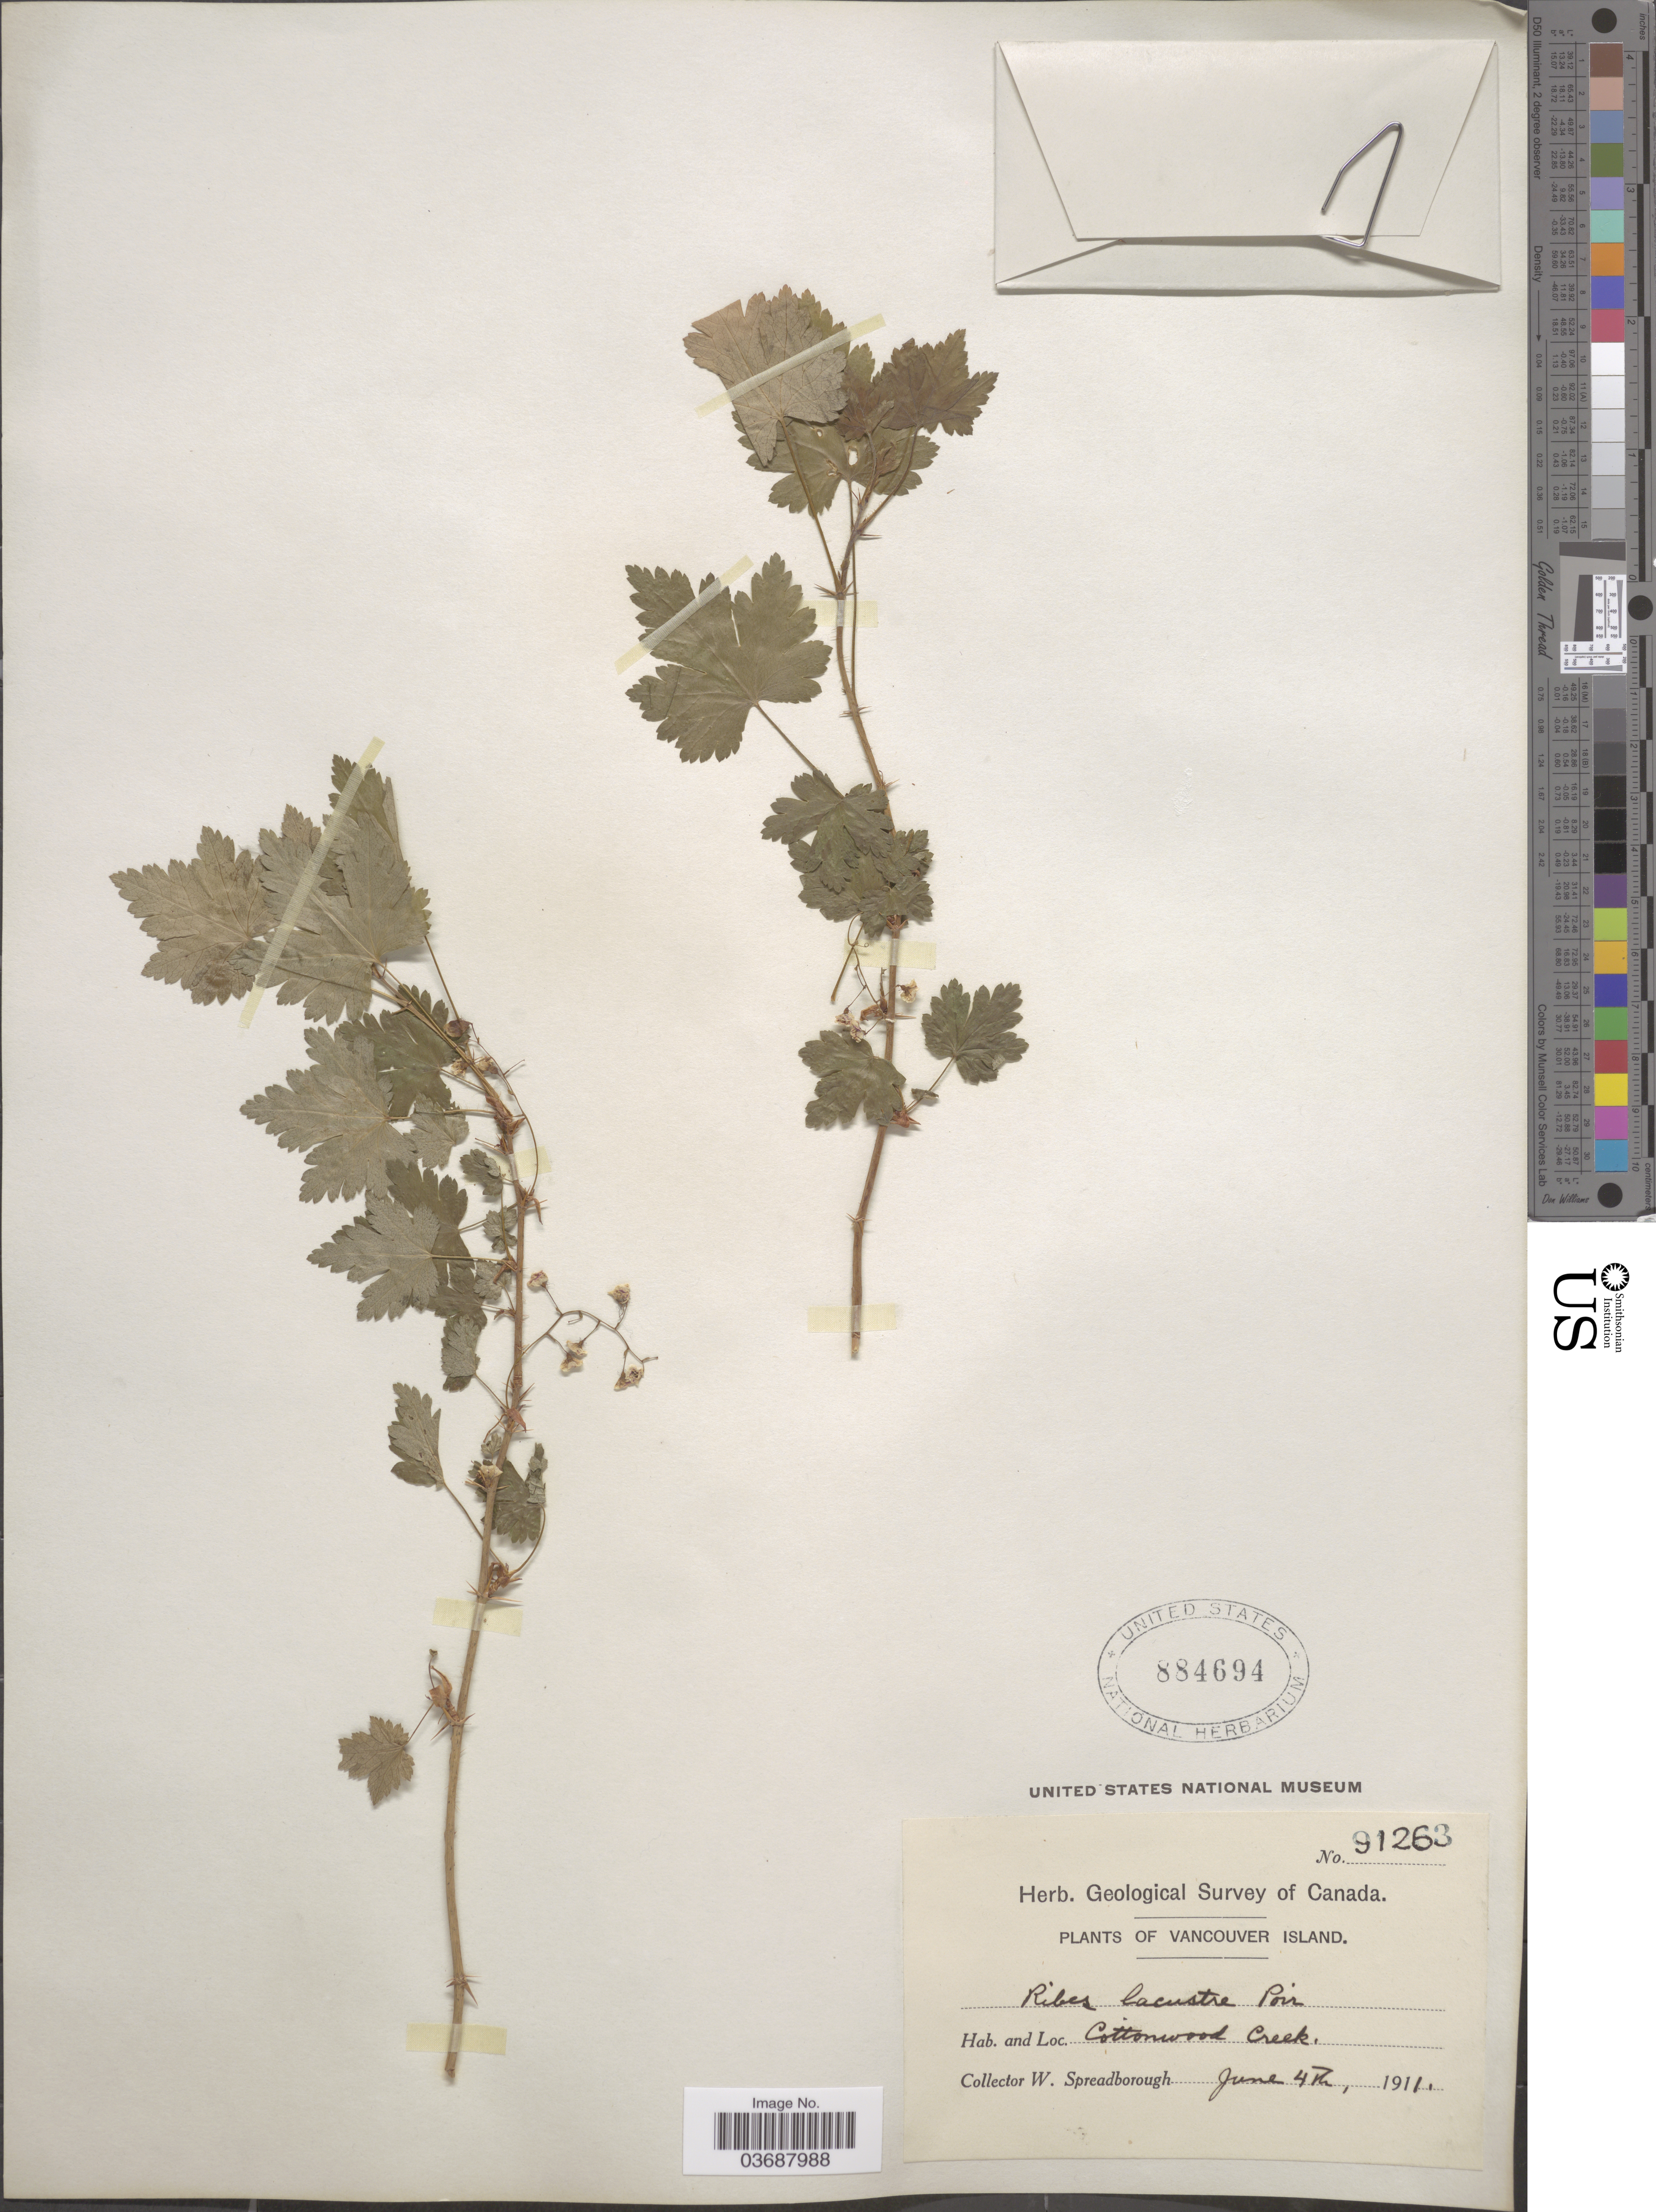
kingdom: Plantae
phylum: Tracheophyta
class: Magnoliopsida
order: Saxifragales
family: Grossulariaceae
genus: Ribes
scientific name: Ribes lacustre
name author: (Pers.) Poir.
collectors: W. Spreadborough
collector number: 91263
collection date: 1911-06-04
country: Canada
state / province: British Columbia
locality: Vancouver Island. Cottonwood Creek.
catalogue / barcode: US 884694